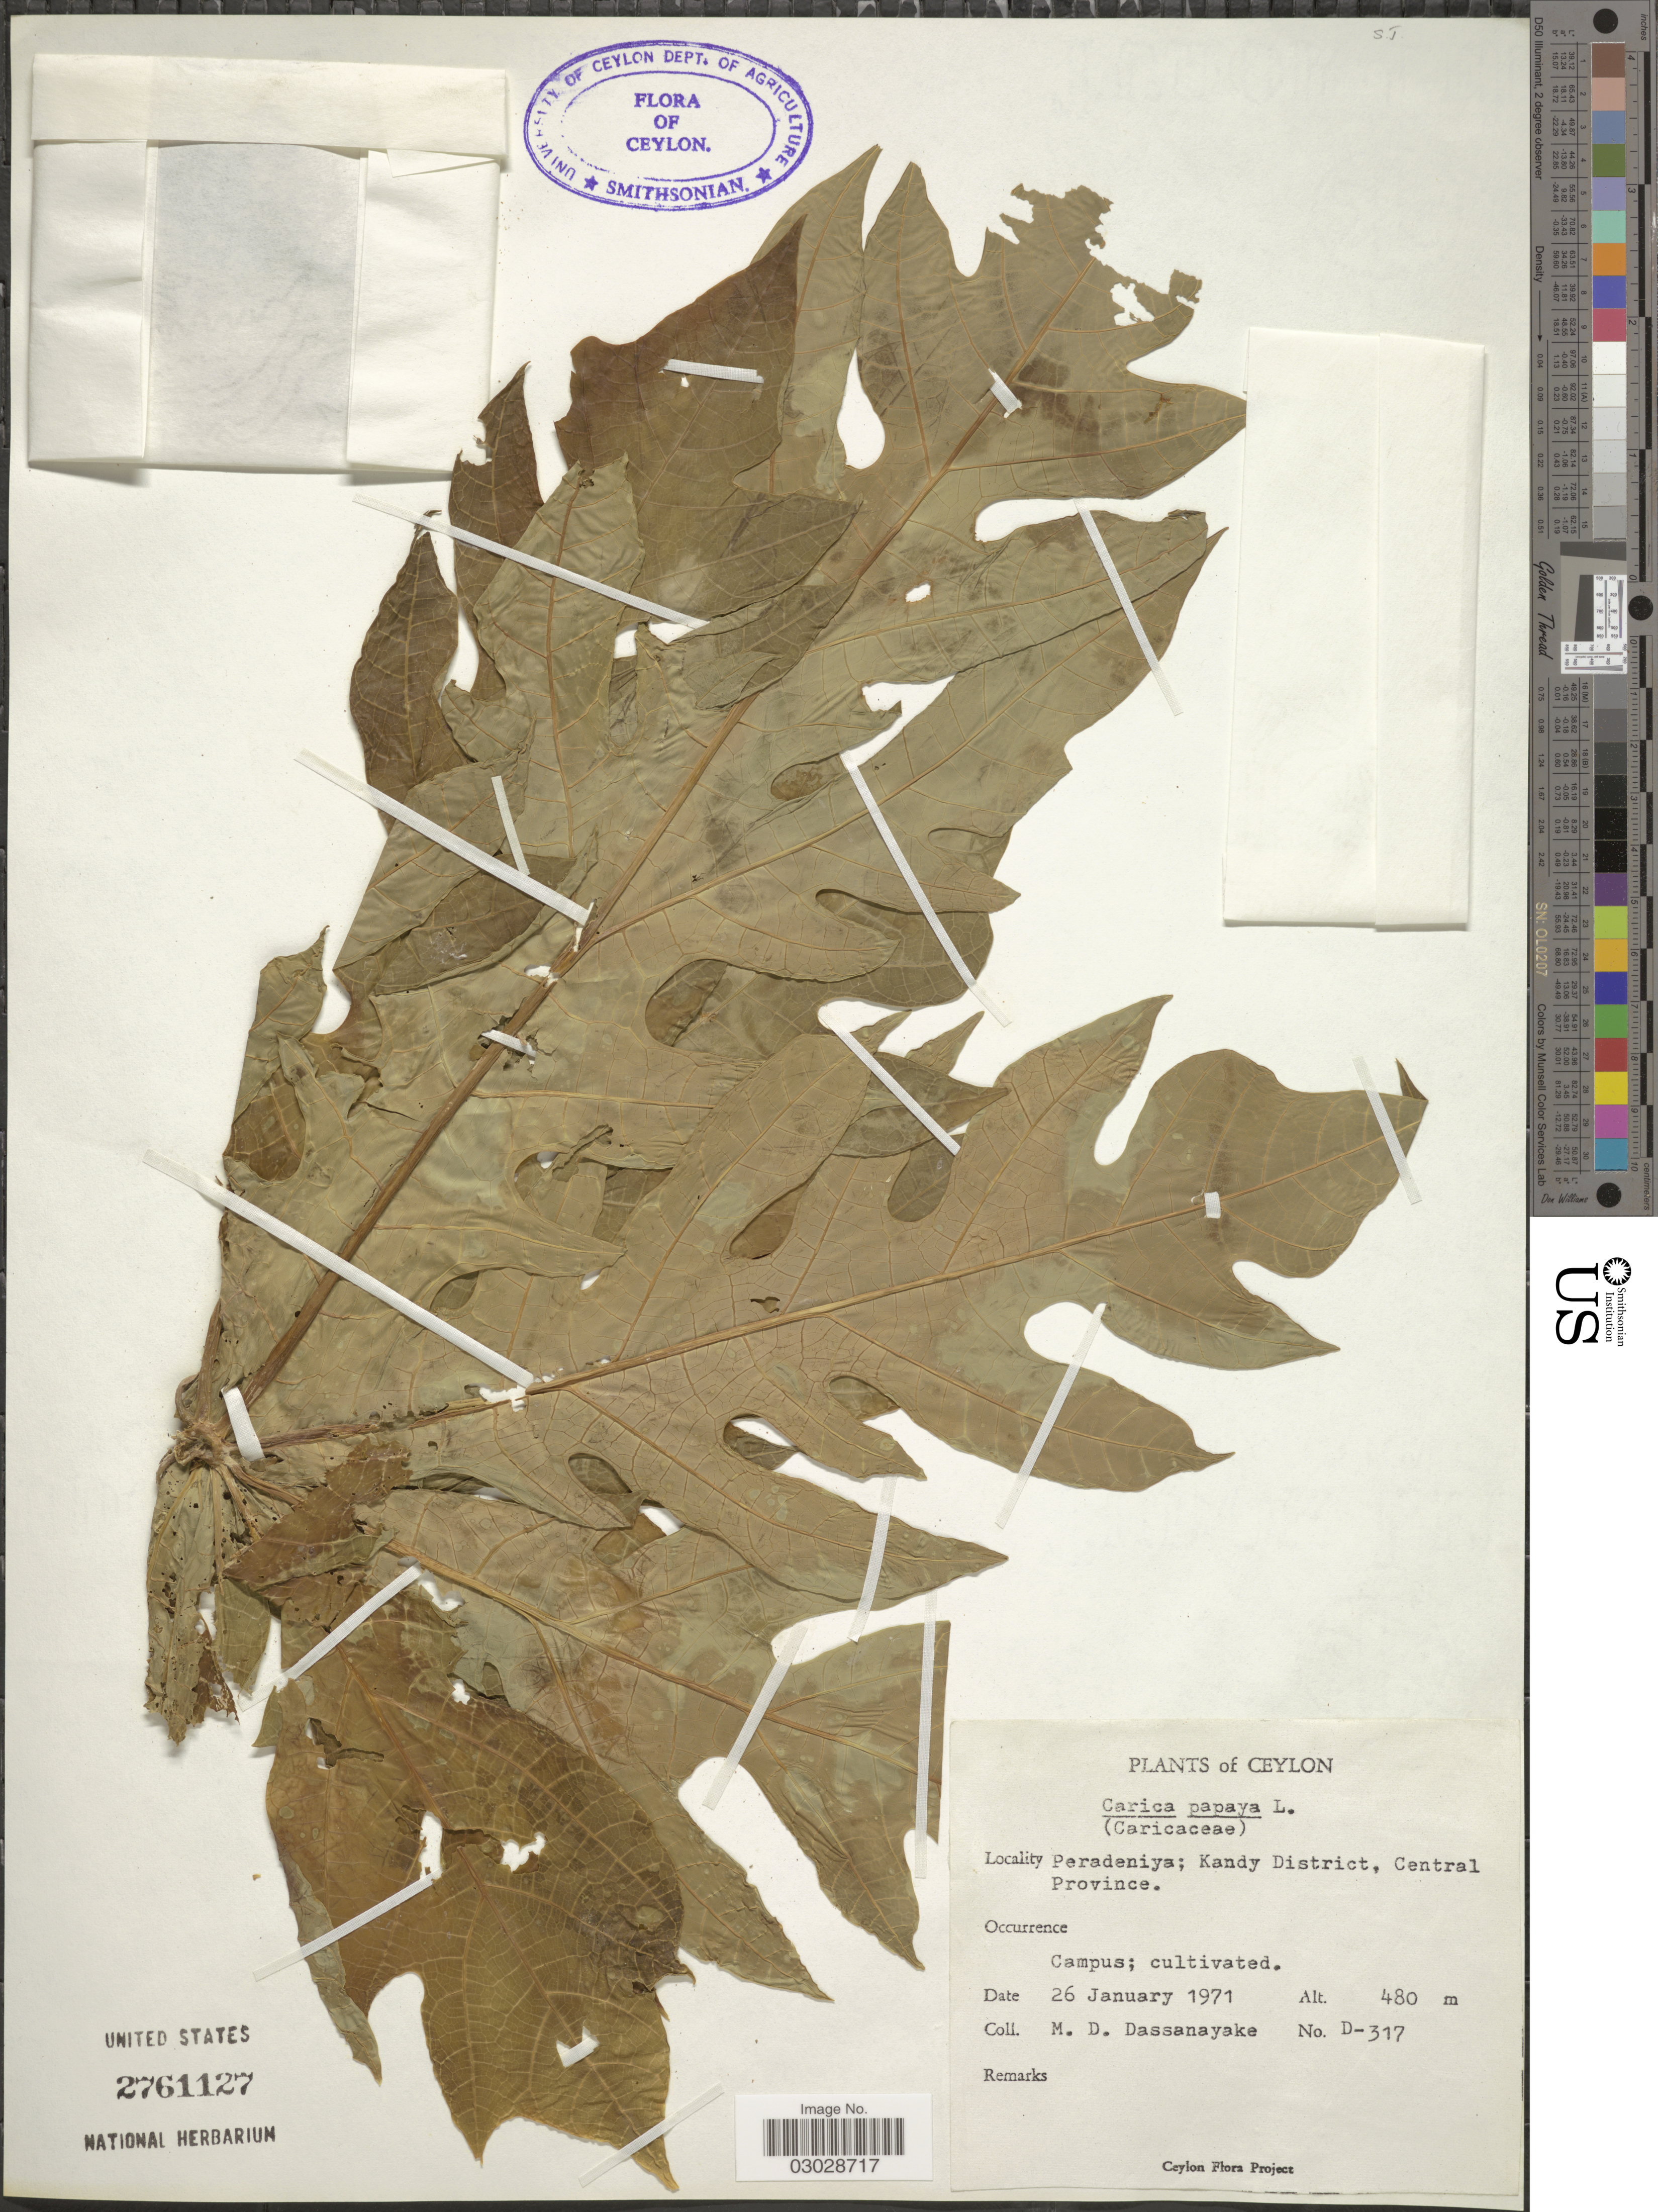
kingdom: Plantae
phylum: Tracheophyta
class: Magnoliopsida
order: Brassicales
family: Caricaceae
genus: Carica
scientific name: Carica papaya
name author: L.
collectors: M. D. Dassanayake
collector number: D-317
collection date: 1971-01-26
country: Sri Lanka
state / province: Central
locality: Ceylon, Peradeniya; Kandy District, Central Province.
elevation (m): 480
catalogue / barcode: US 2761127